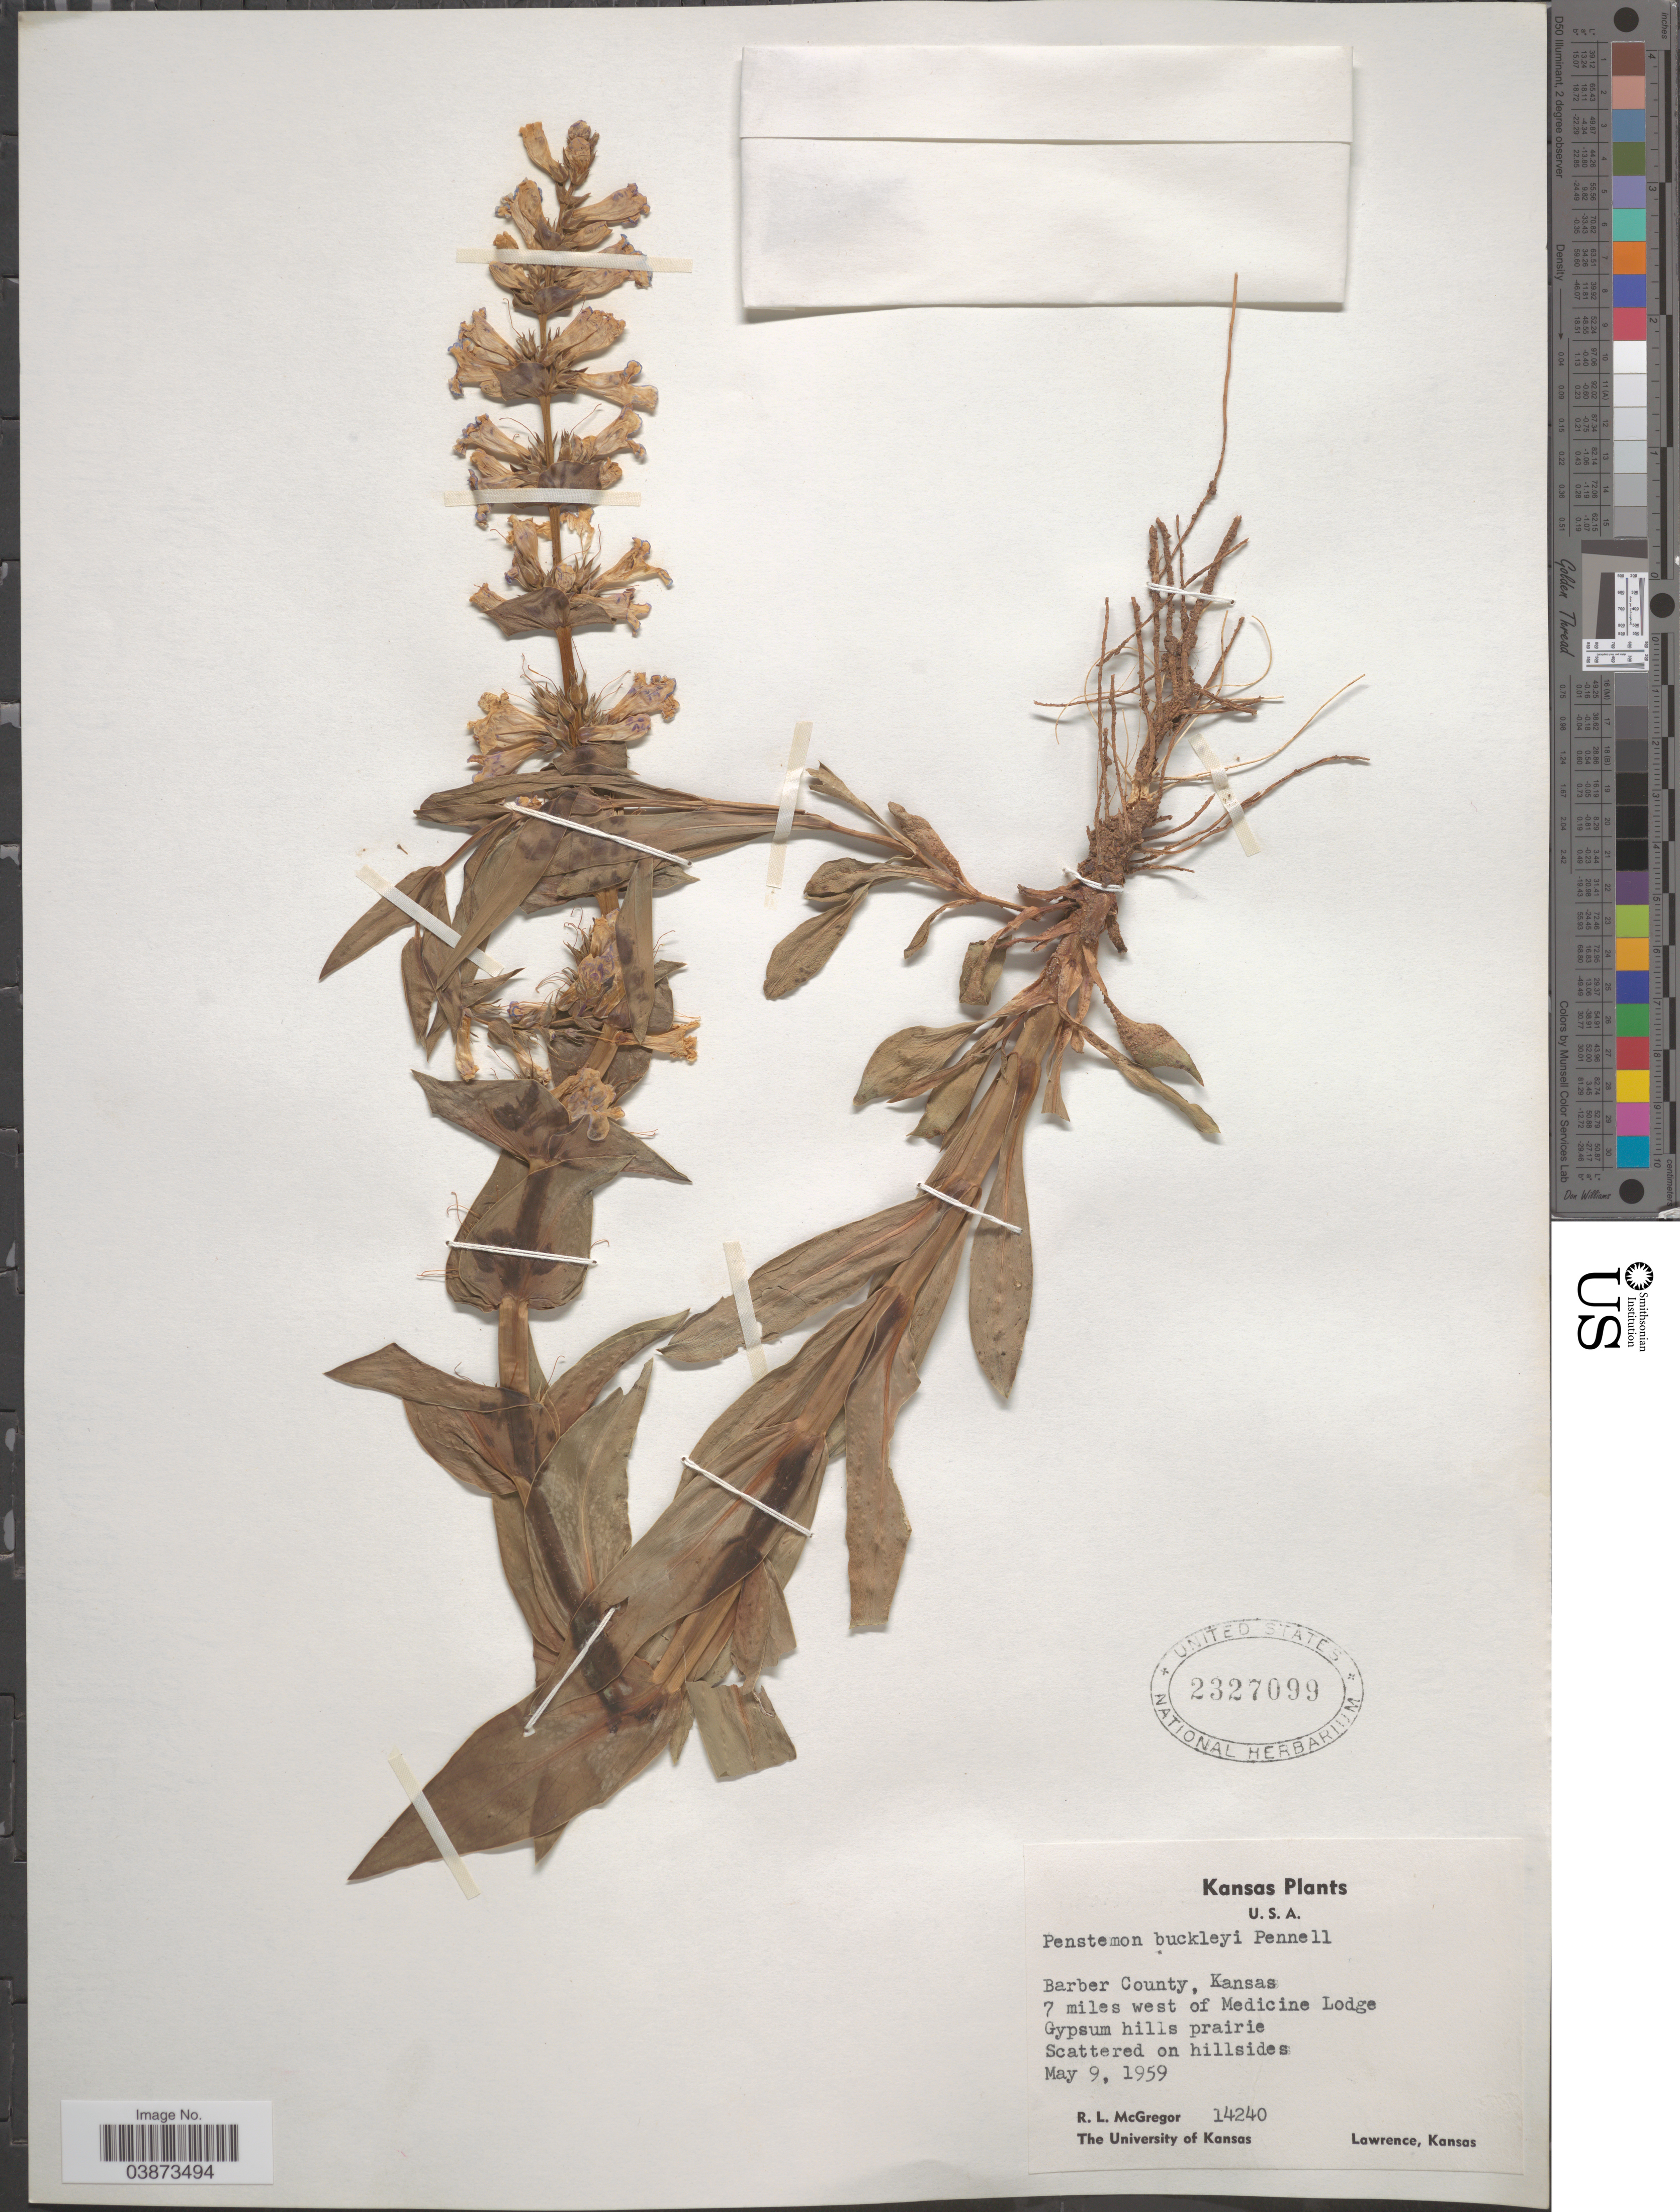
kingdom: Plantae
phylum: Tracheophyta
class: Magnoliopsida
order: Lamiales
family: Plantaginaceae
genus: Penstemon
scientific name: Penstemon buckleyi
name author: Pennell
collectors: R. McGregor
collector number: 14240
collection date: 1959-05-09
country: United States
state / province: Kansas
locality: Barber County. 7 miles west of Medicine Lodge.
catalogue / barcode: US 2327099